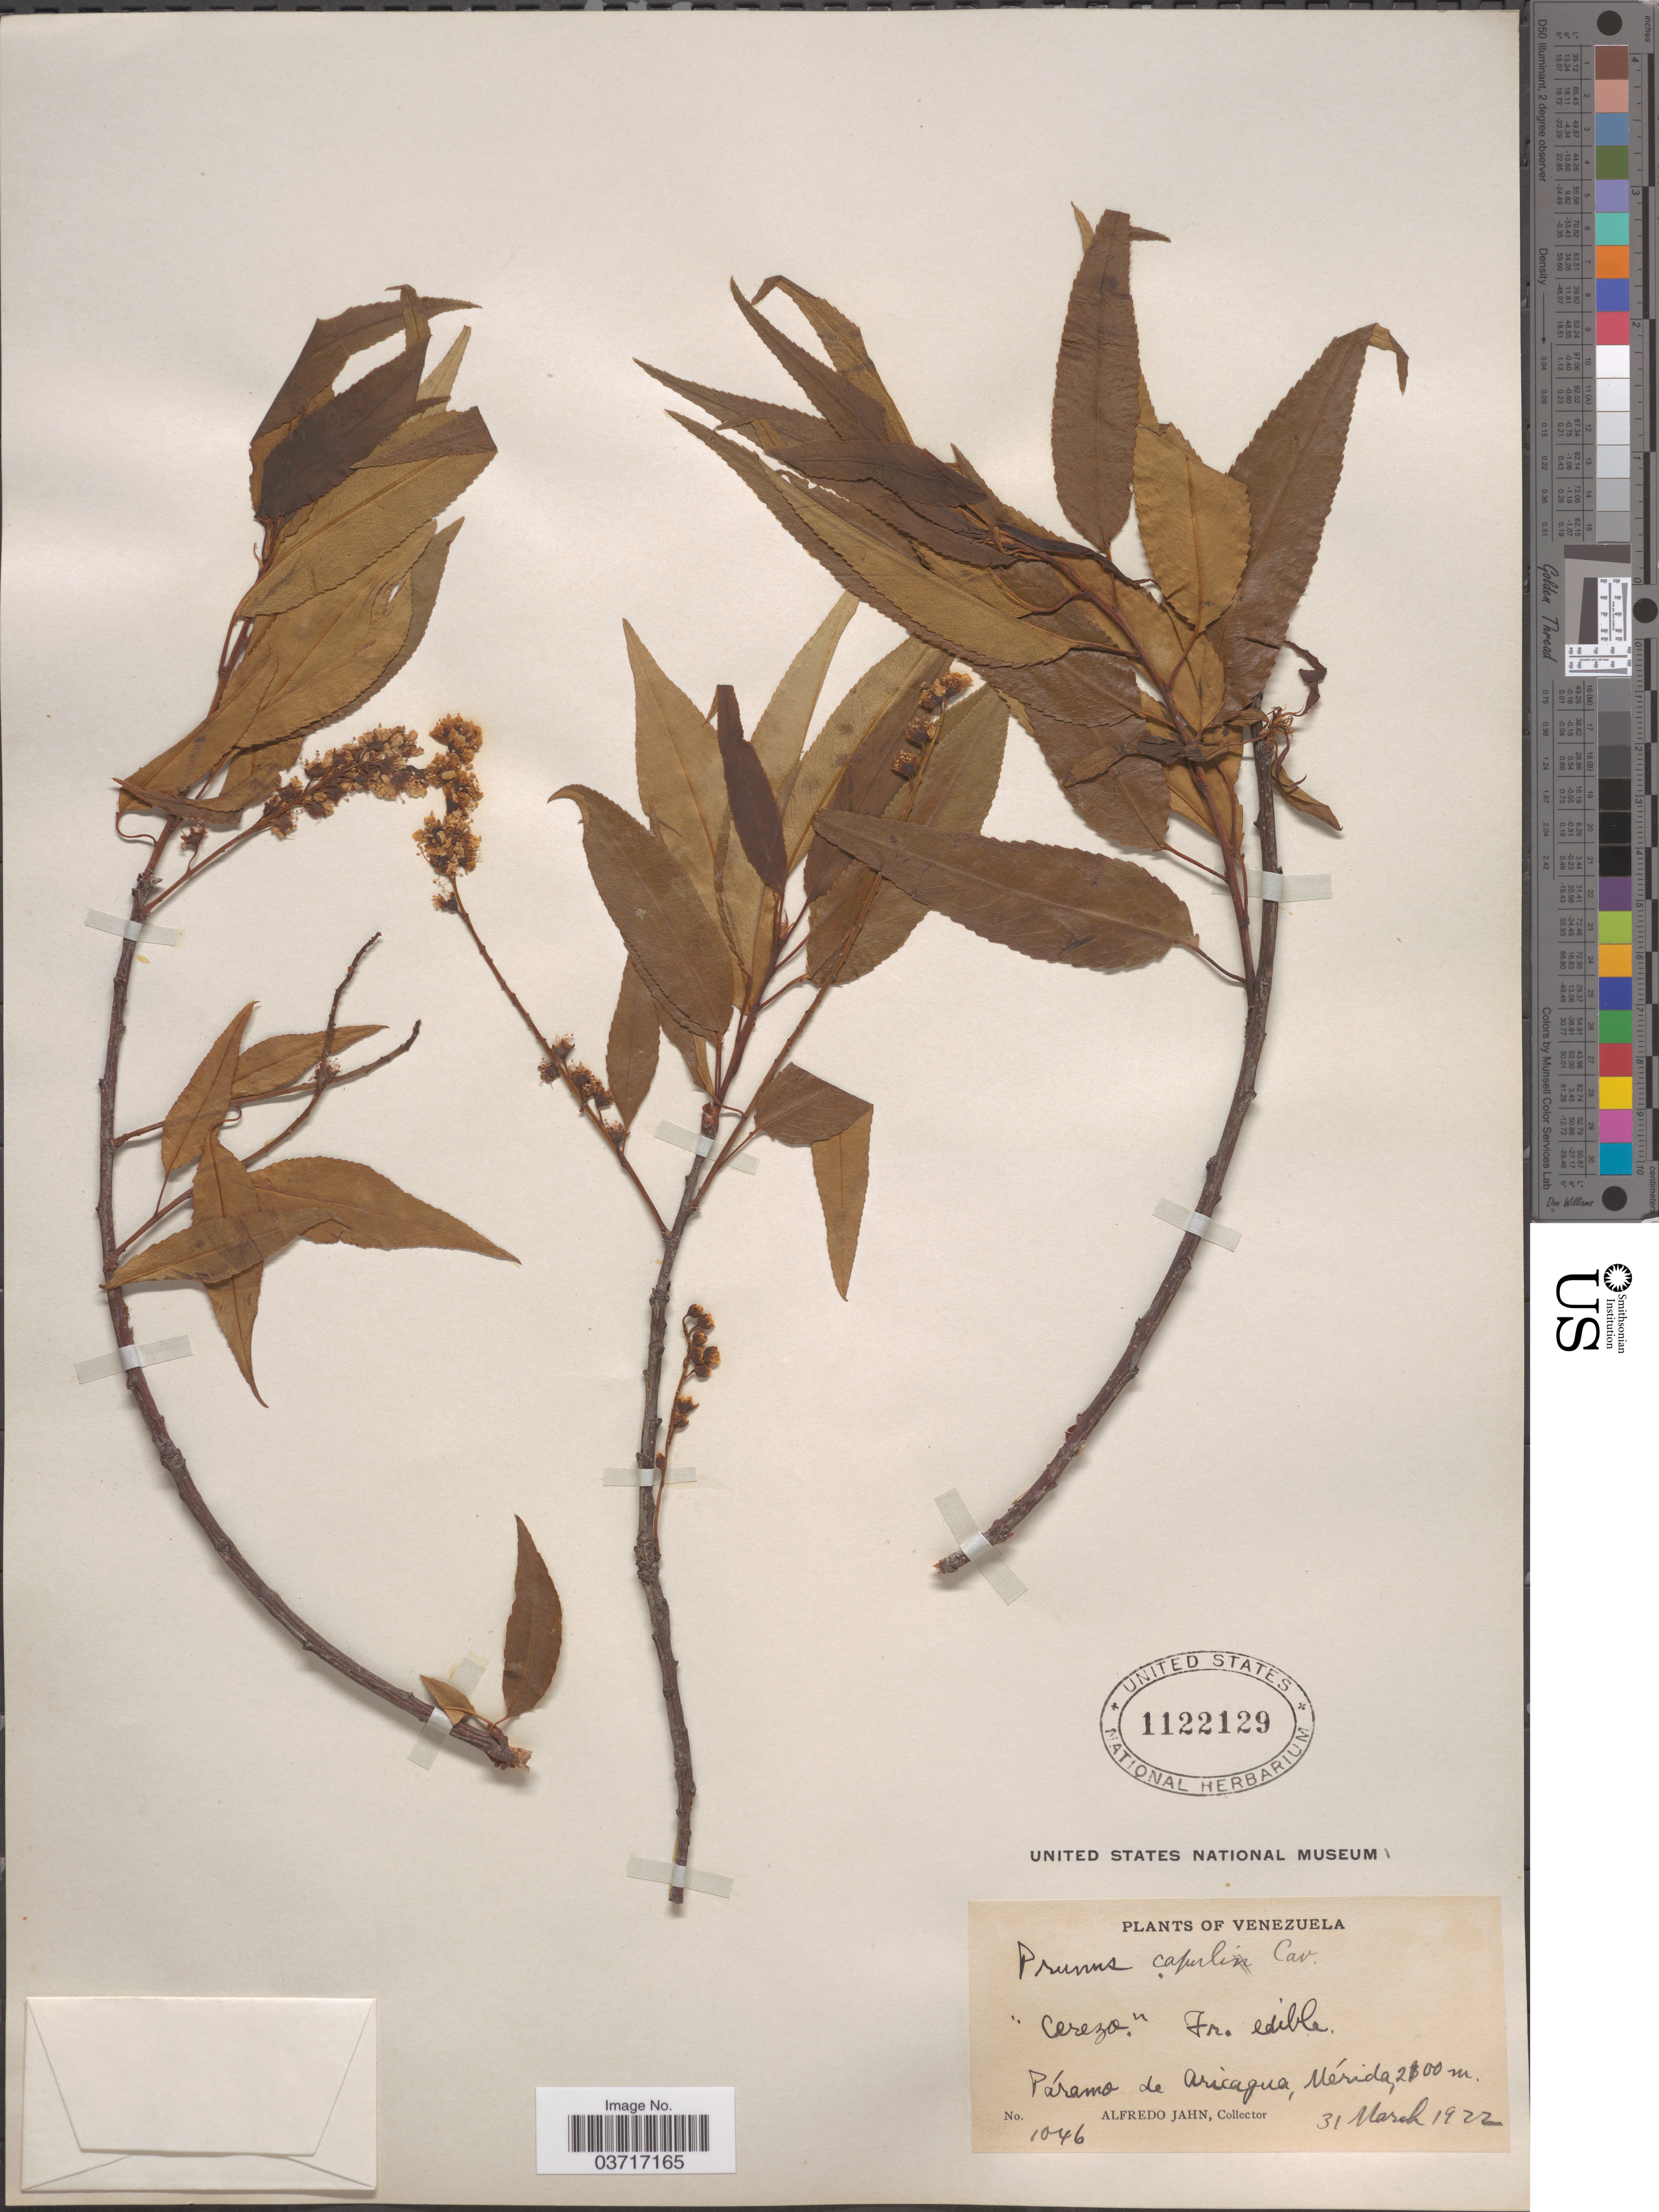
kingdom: Plantae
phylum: Tracheophyta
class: Magnoliopsida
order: Rosales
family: Rosaceae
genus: Prunus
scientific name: Prunus serotina subsp. capuli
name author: (Cav. ex Spreng.) McVaugh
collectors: A. Jahn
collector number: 1046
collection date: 1922-03-31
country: Venezuela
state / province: Merida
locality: Páramo de Aricaqua, Mérida.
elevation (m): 2100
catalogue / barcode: US 1122129